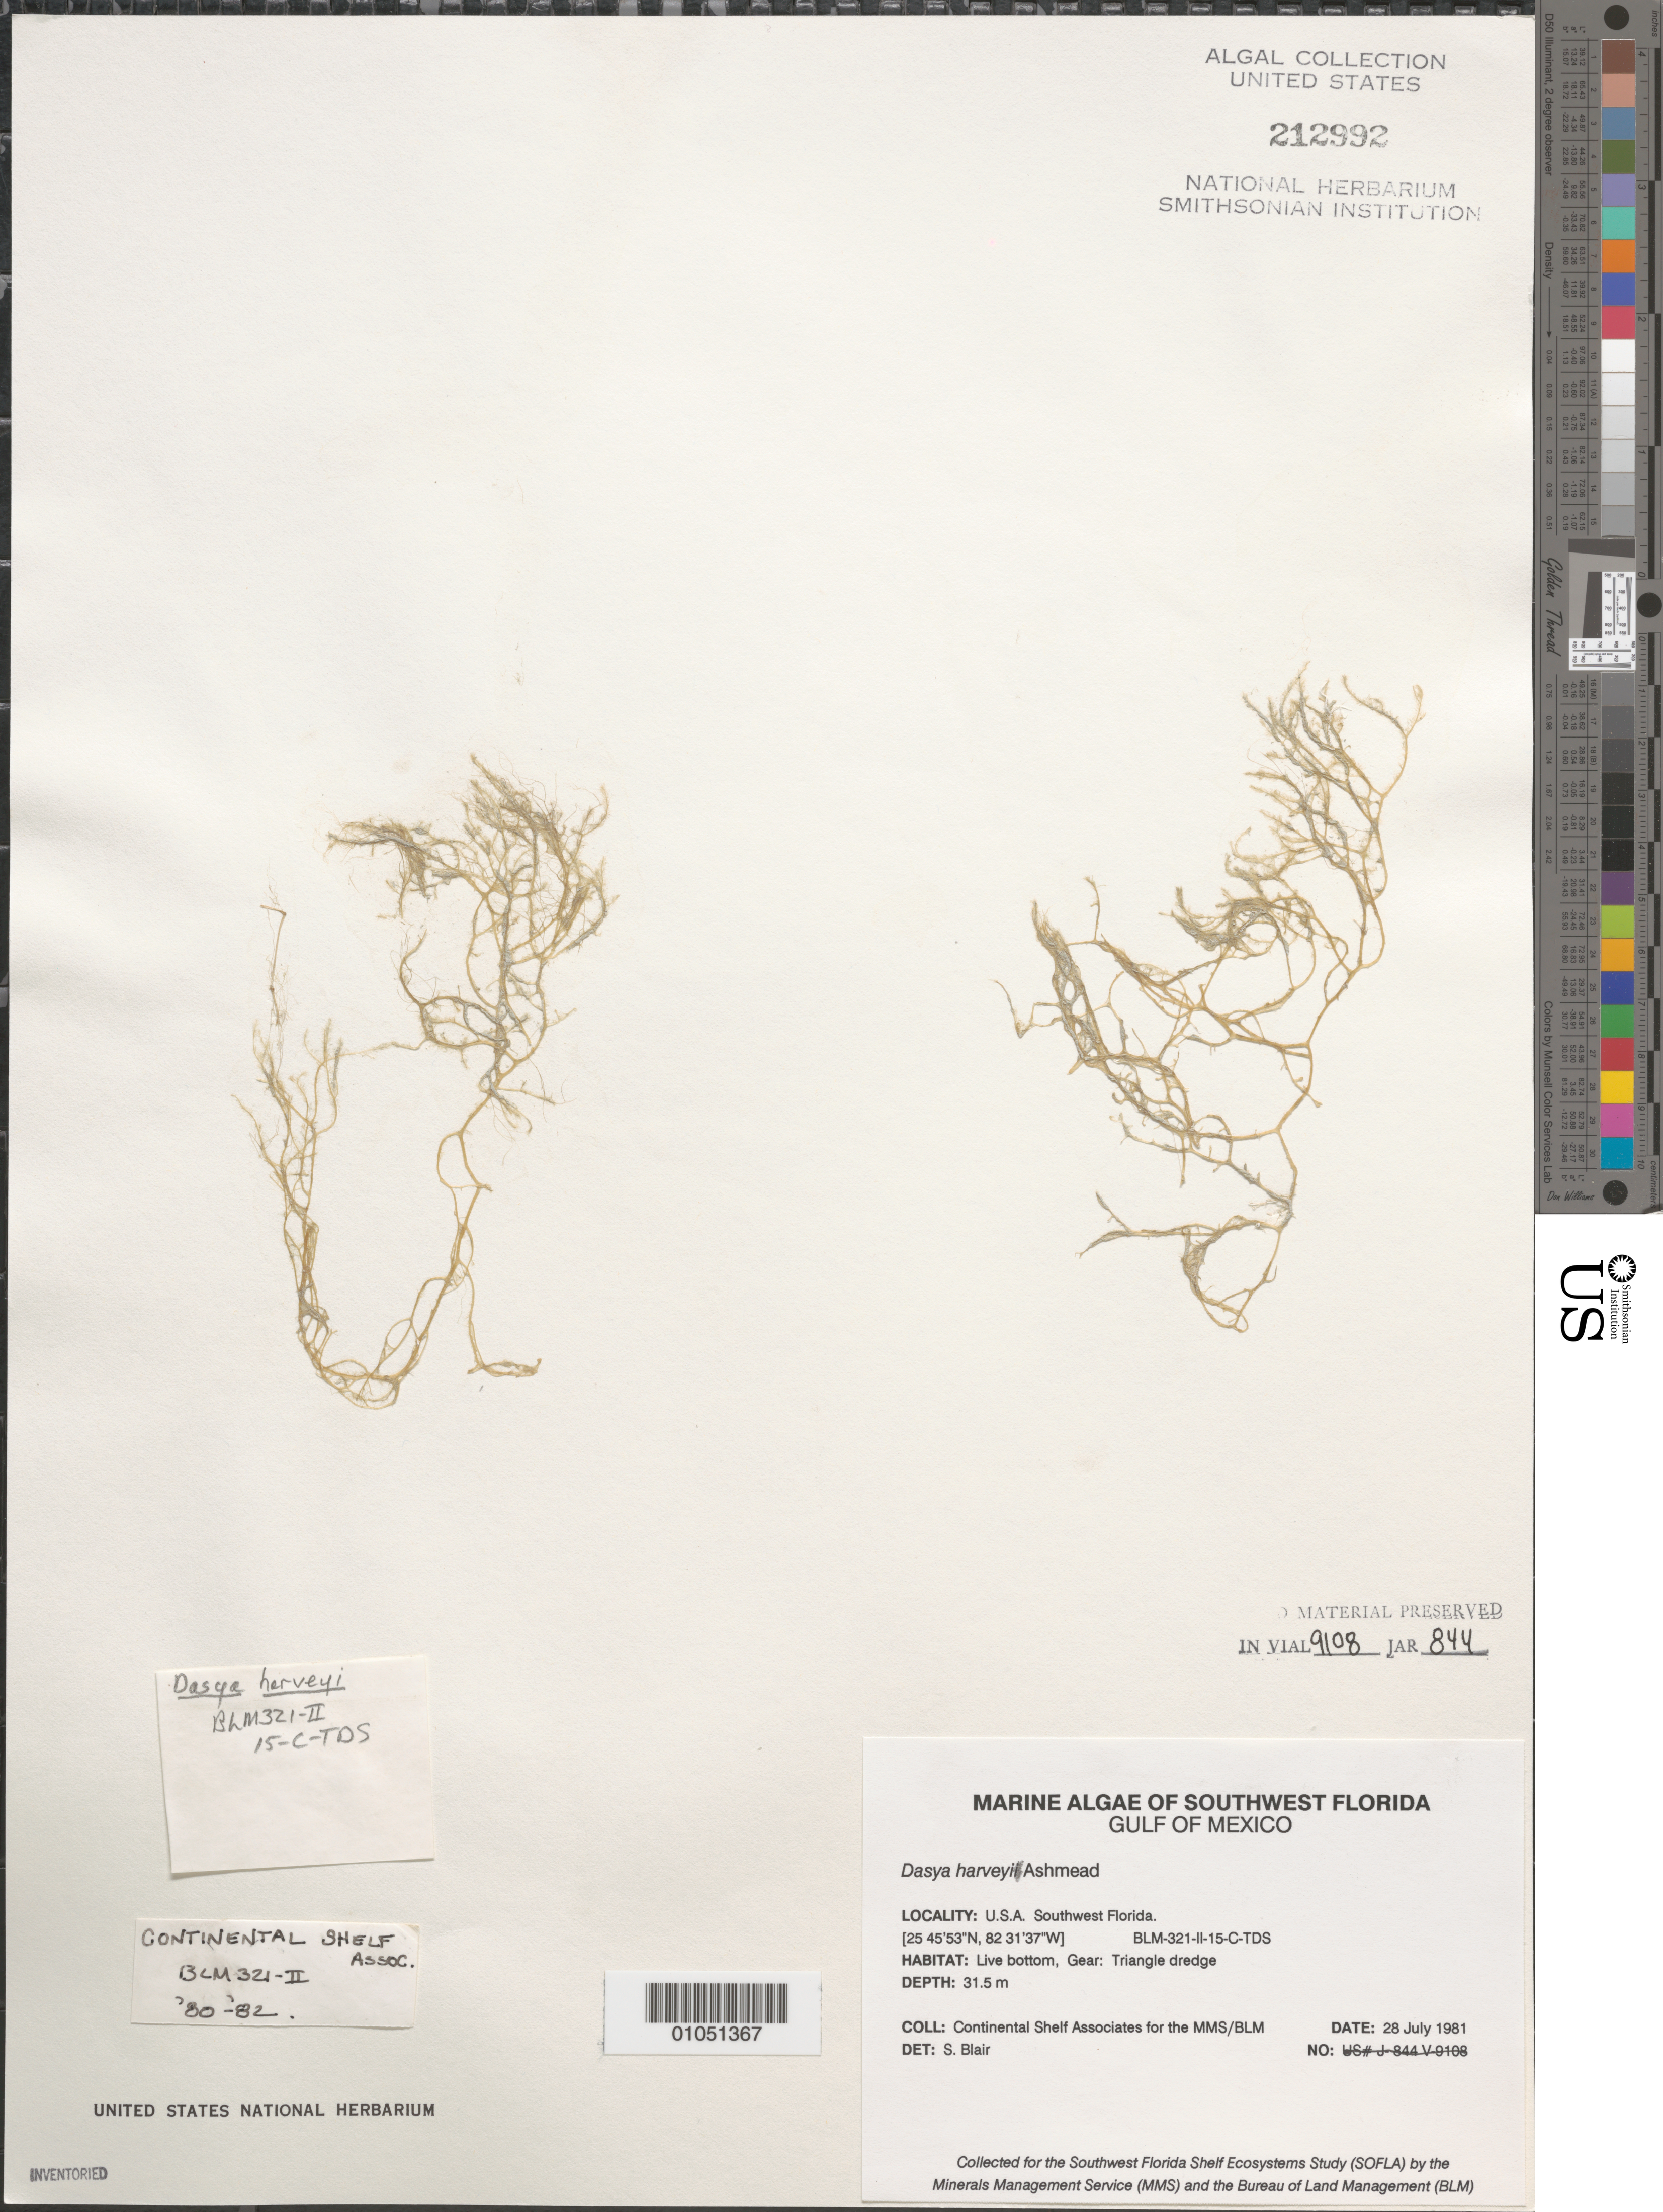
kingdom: Plantae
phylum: Rhodophyta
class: Florideophyceae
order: Ceramiales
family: Dasyaceae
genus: Dasya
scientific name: Dasya harveyi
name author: Ashmead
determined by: Blair, S. M.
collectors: Continental Shelf Associates for the MMS/BLM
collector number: BLM-321-II-15-C-TDS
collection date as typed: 28 Jul 1981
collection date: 1981-07-28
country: United States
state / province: Florida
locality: Gulf of Mexico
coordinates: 25 45'53"N, 82 31'37"W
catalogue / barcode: US 212992